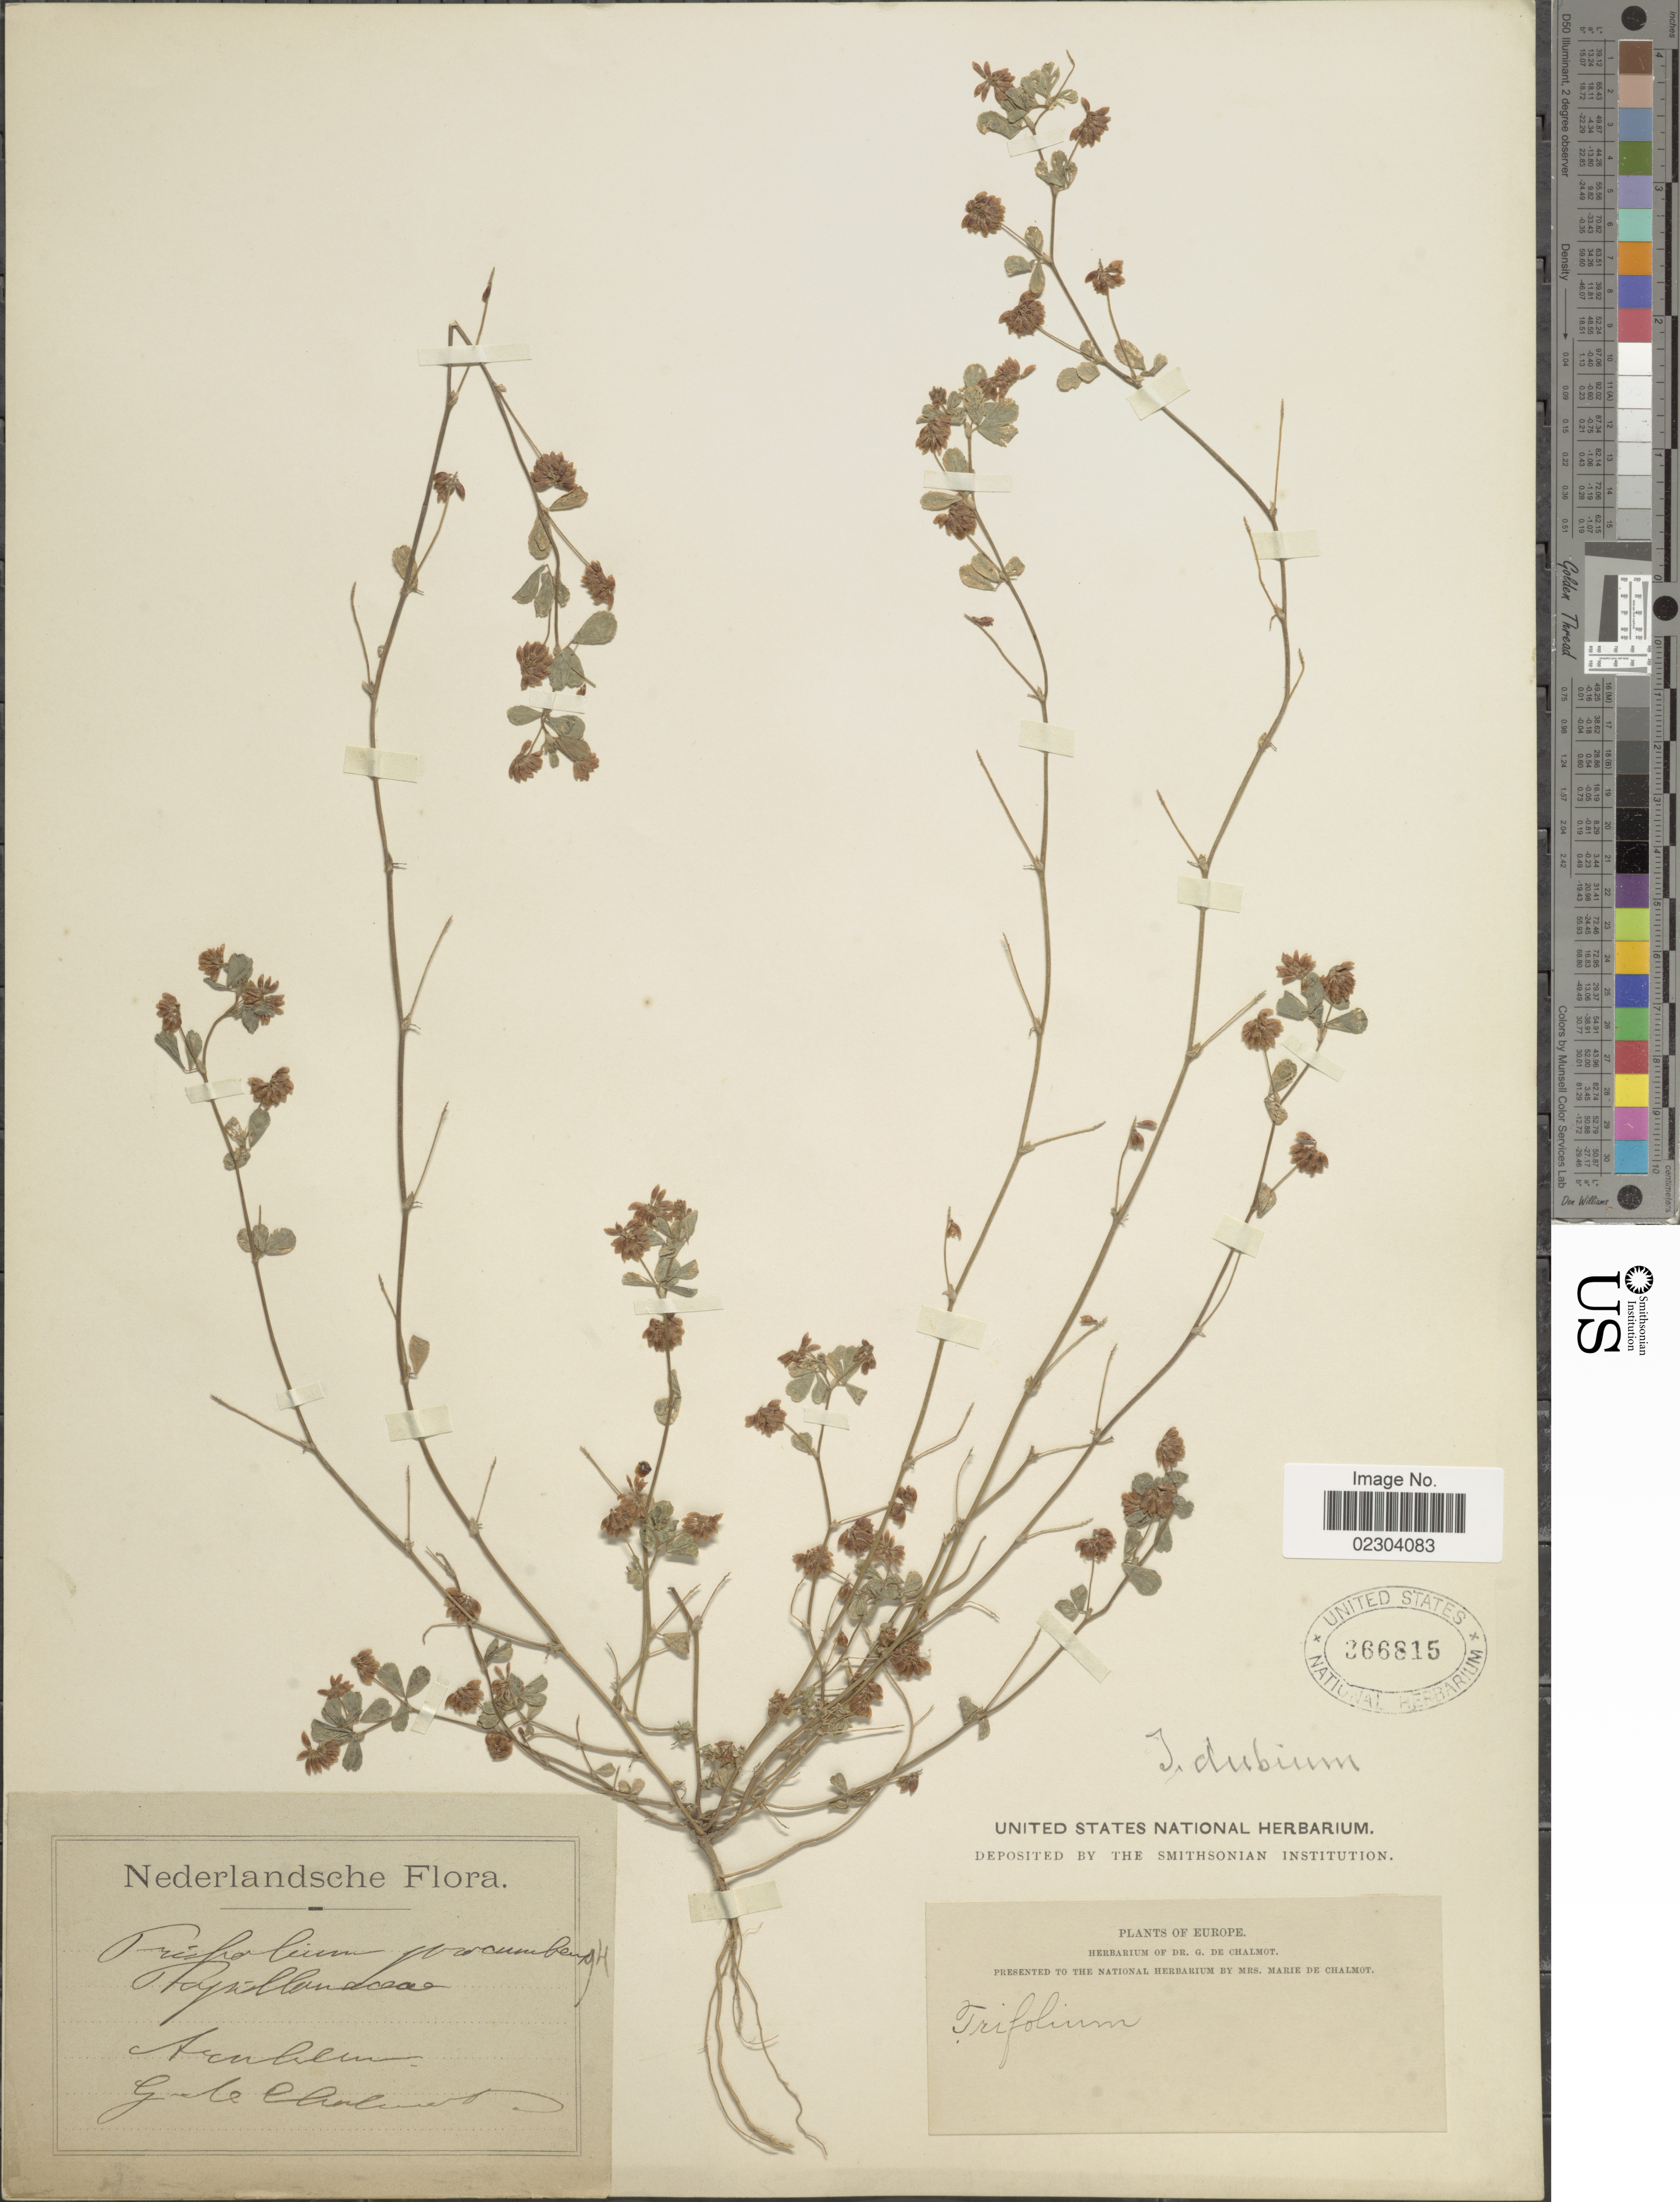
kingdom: Plantae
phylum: Tracheophyta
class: Magnoliopsida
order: Fabales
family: Fabaceae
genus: Trifolium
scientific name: Trifolium dubium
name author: Sibth.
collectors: G. de Chalmot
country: Netherlands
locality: Arnhem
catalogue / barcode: US 366815